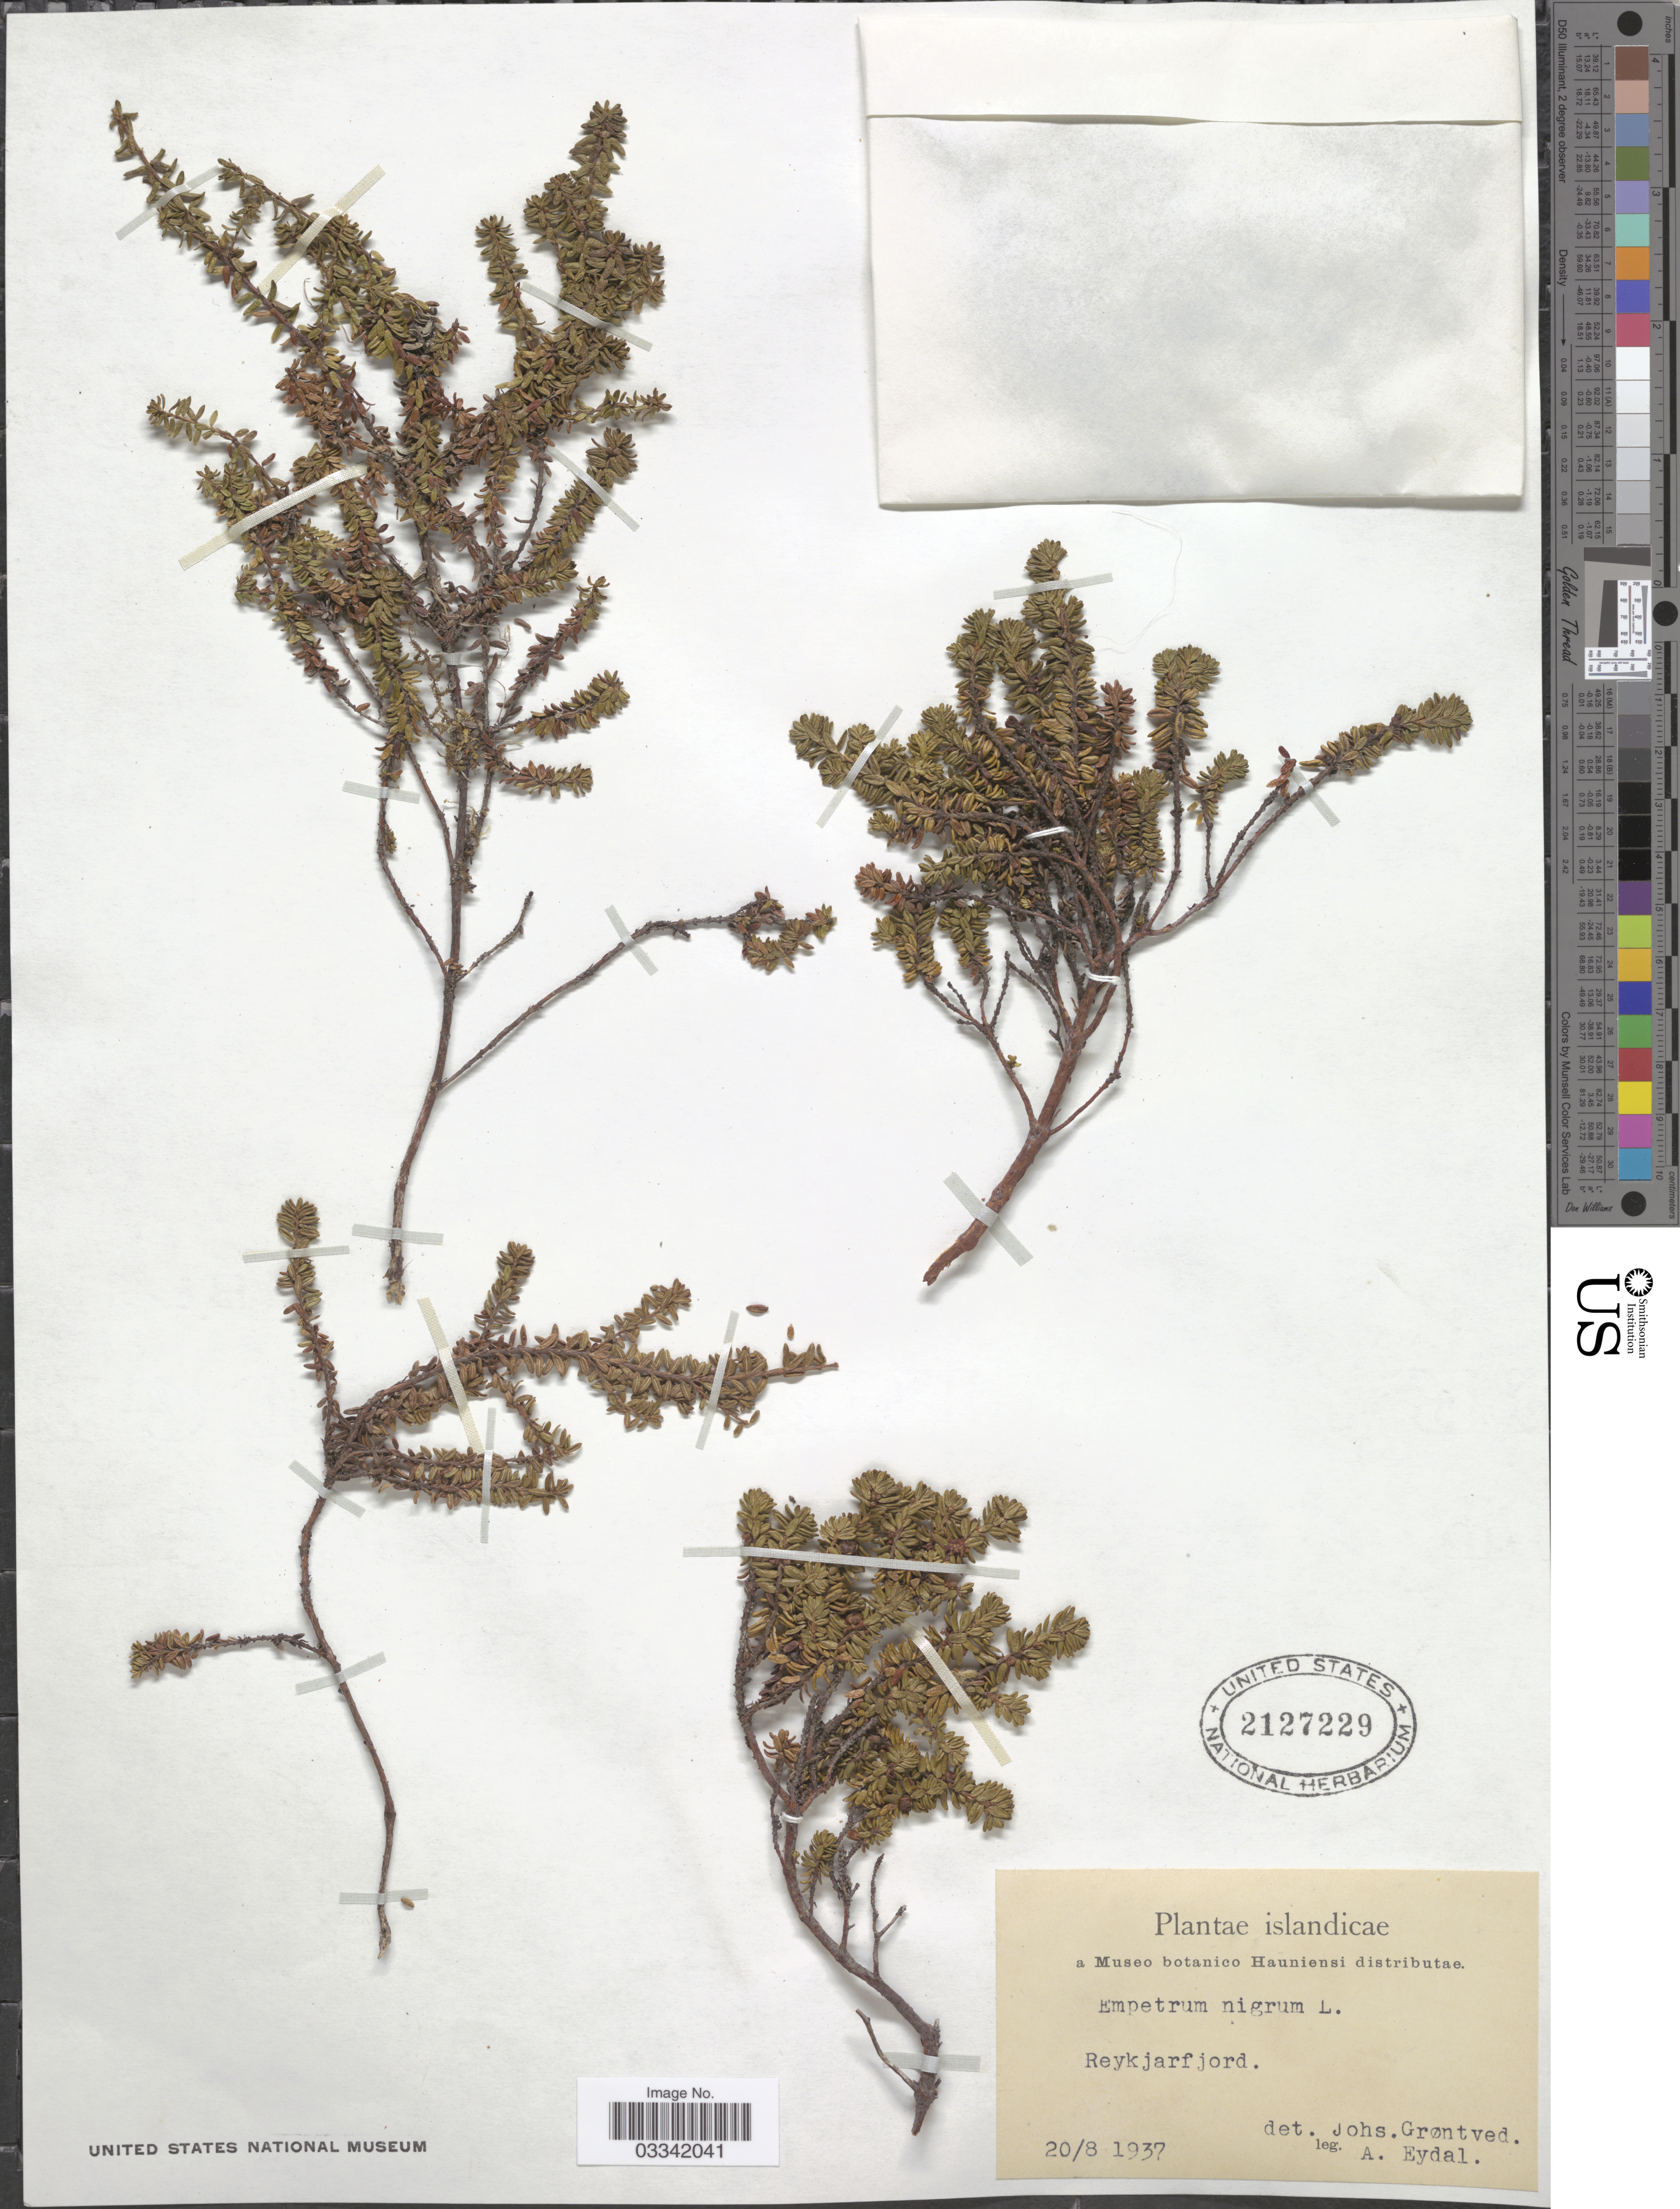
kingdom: Plantae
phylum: Tracheophyta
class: Magnoliopsida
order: Ericales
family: Ericaceae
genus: Empetrum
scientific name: Empetrum nigrum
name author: L.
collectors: A. Eydal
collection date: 1937-08-20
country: Iceland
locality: Reykjarfjord.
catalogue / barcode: US 2127229